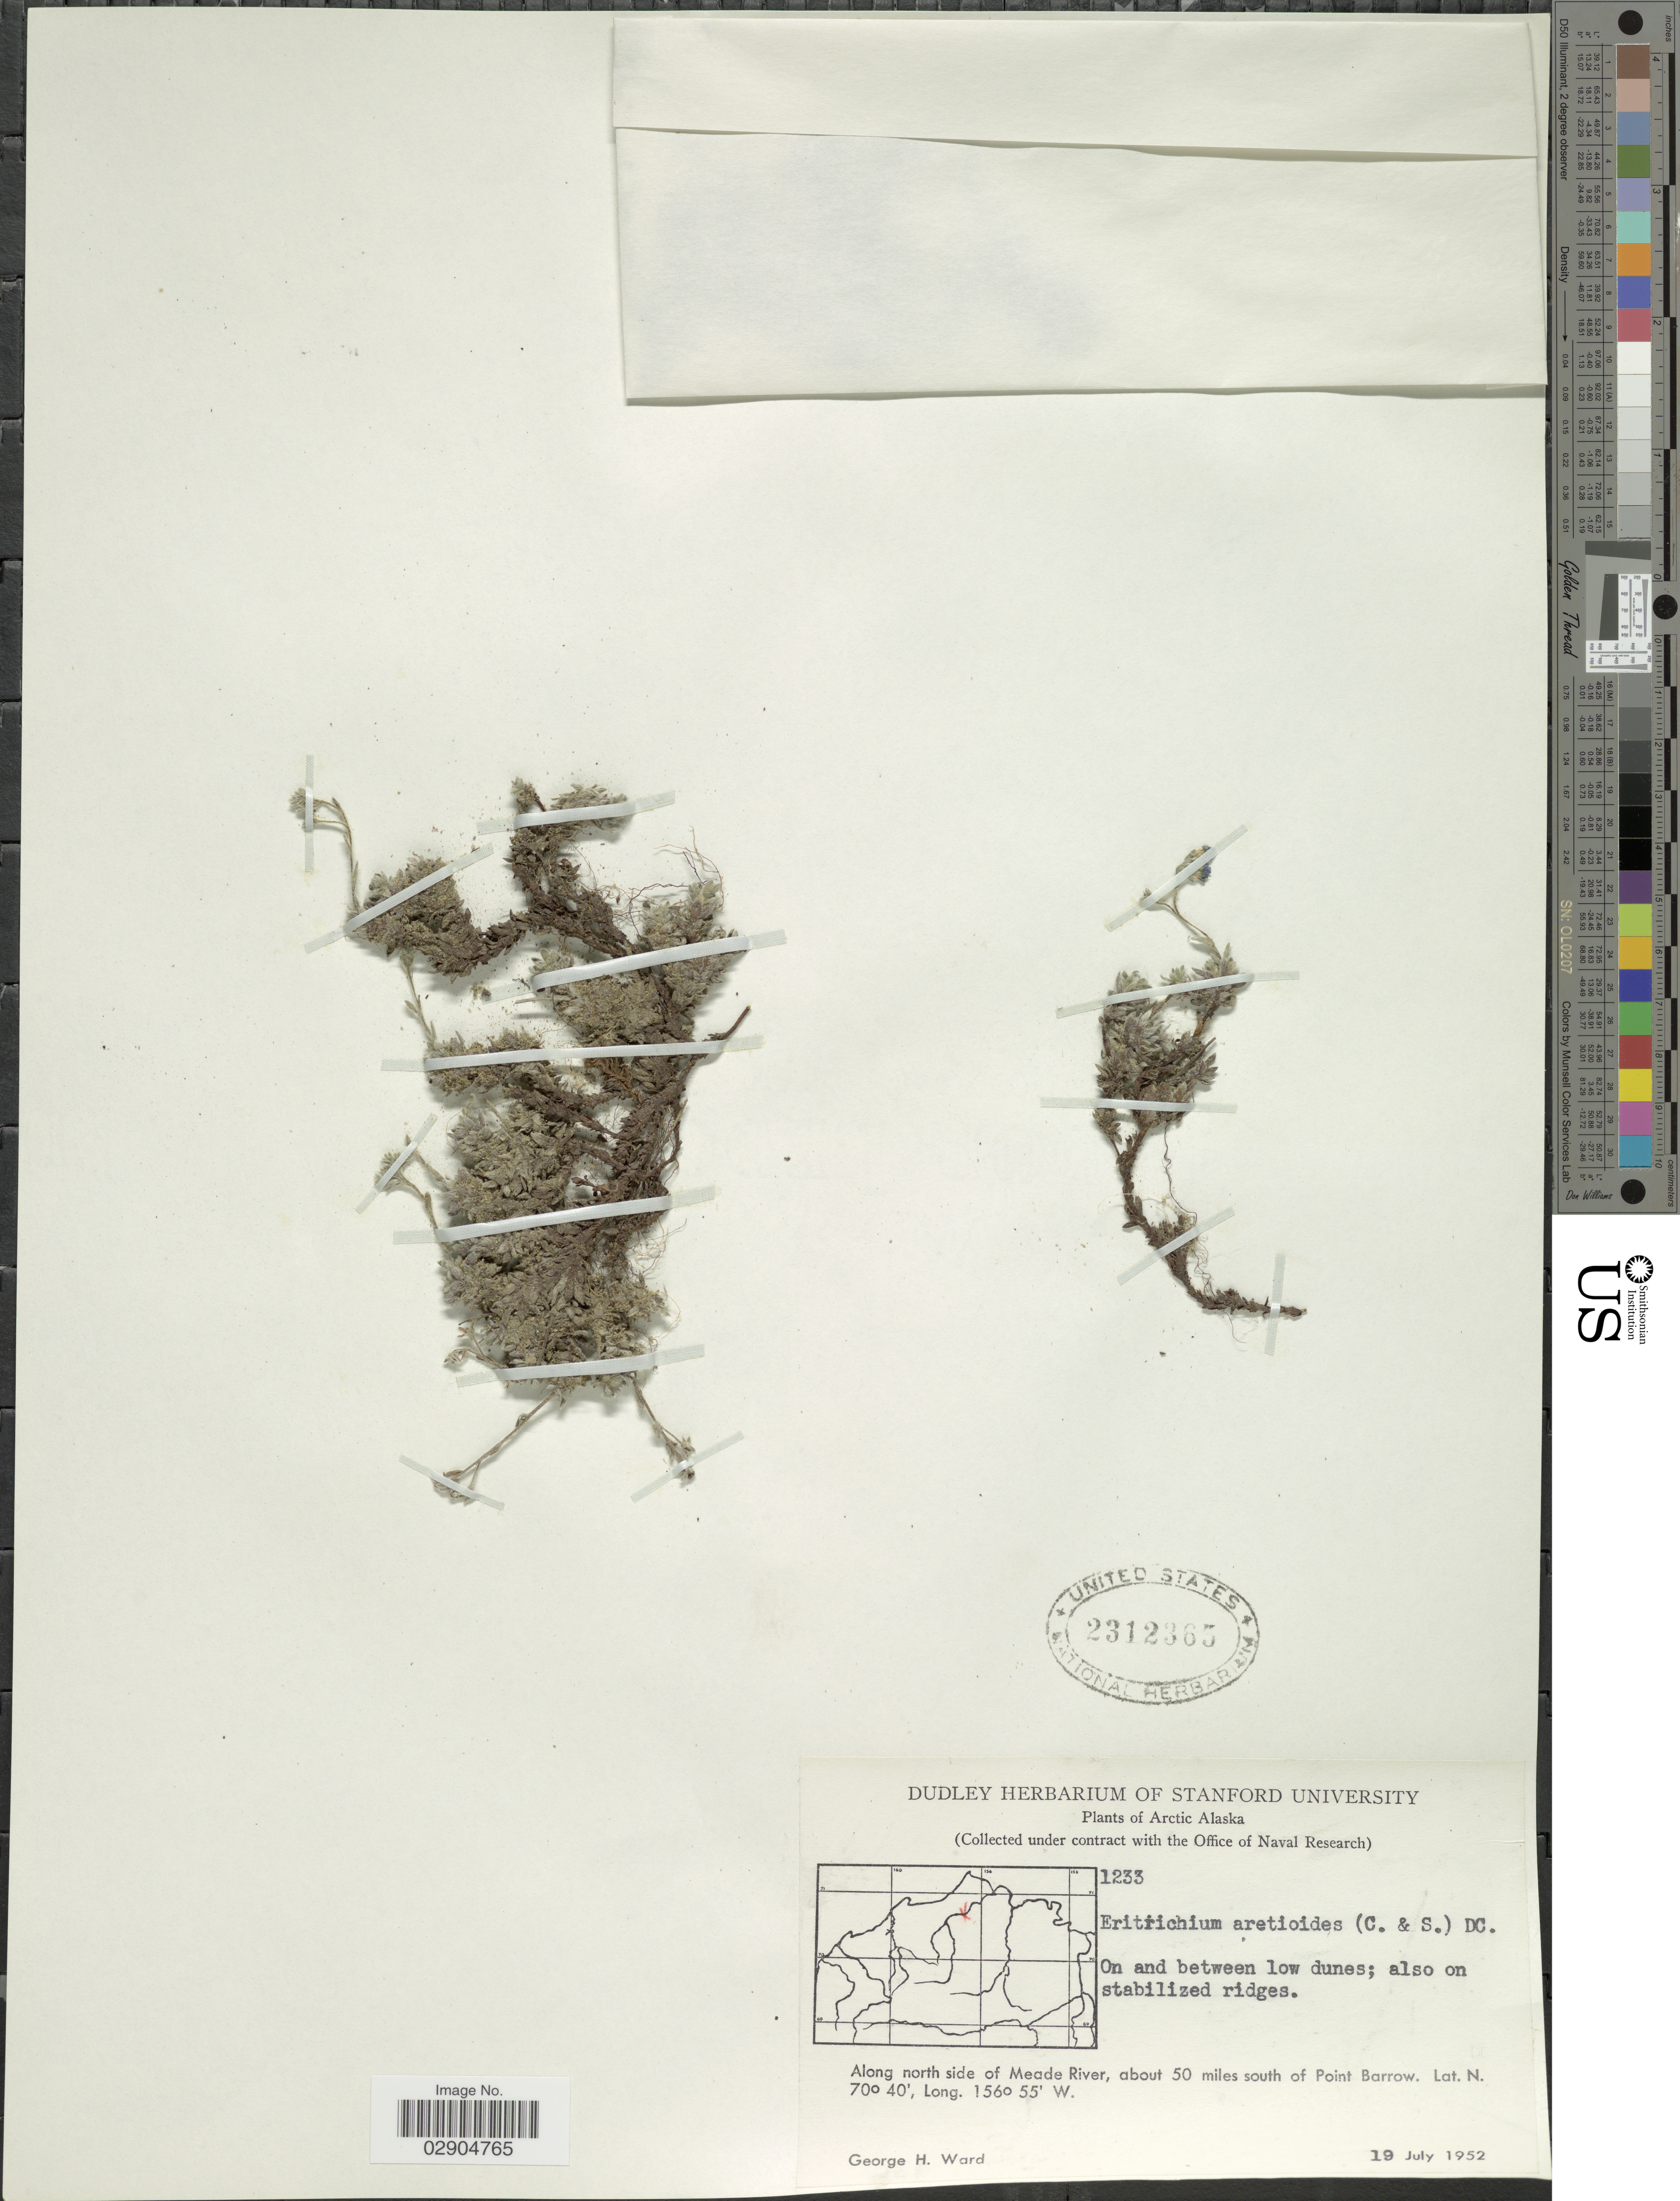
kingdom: Plantae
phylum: Tracheophyta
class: Magnoliopsida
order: Boraginales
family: Boraginaceae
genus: Eritrichium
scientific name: Eritrichium aretioides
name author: (Cham.) DC.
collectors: G. H. Ward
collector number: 1233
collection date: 1952-07-19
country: United States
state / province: Alaska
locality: Arctic Alaska, Along north side of Meade River, about 50 miles south of Point Barrow.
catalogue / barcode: US 2312365